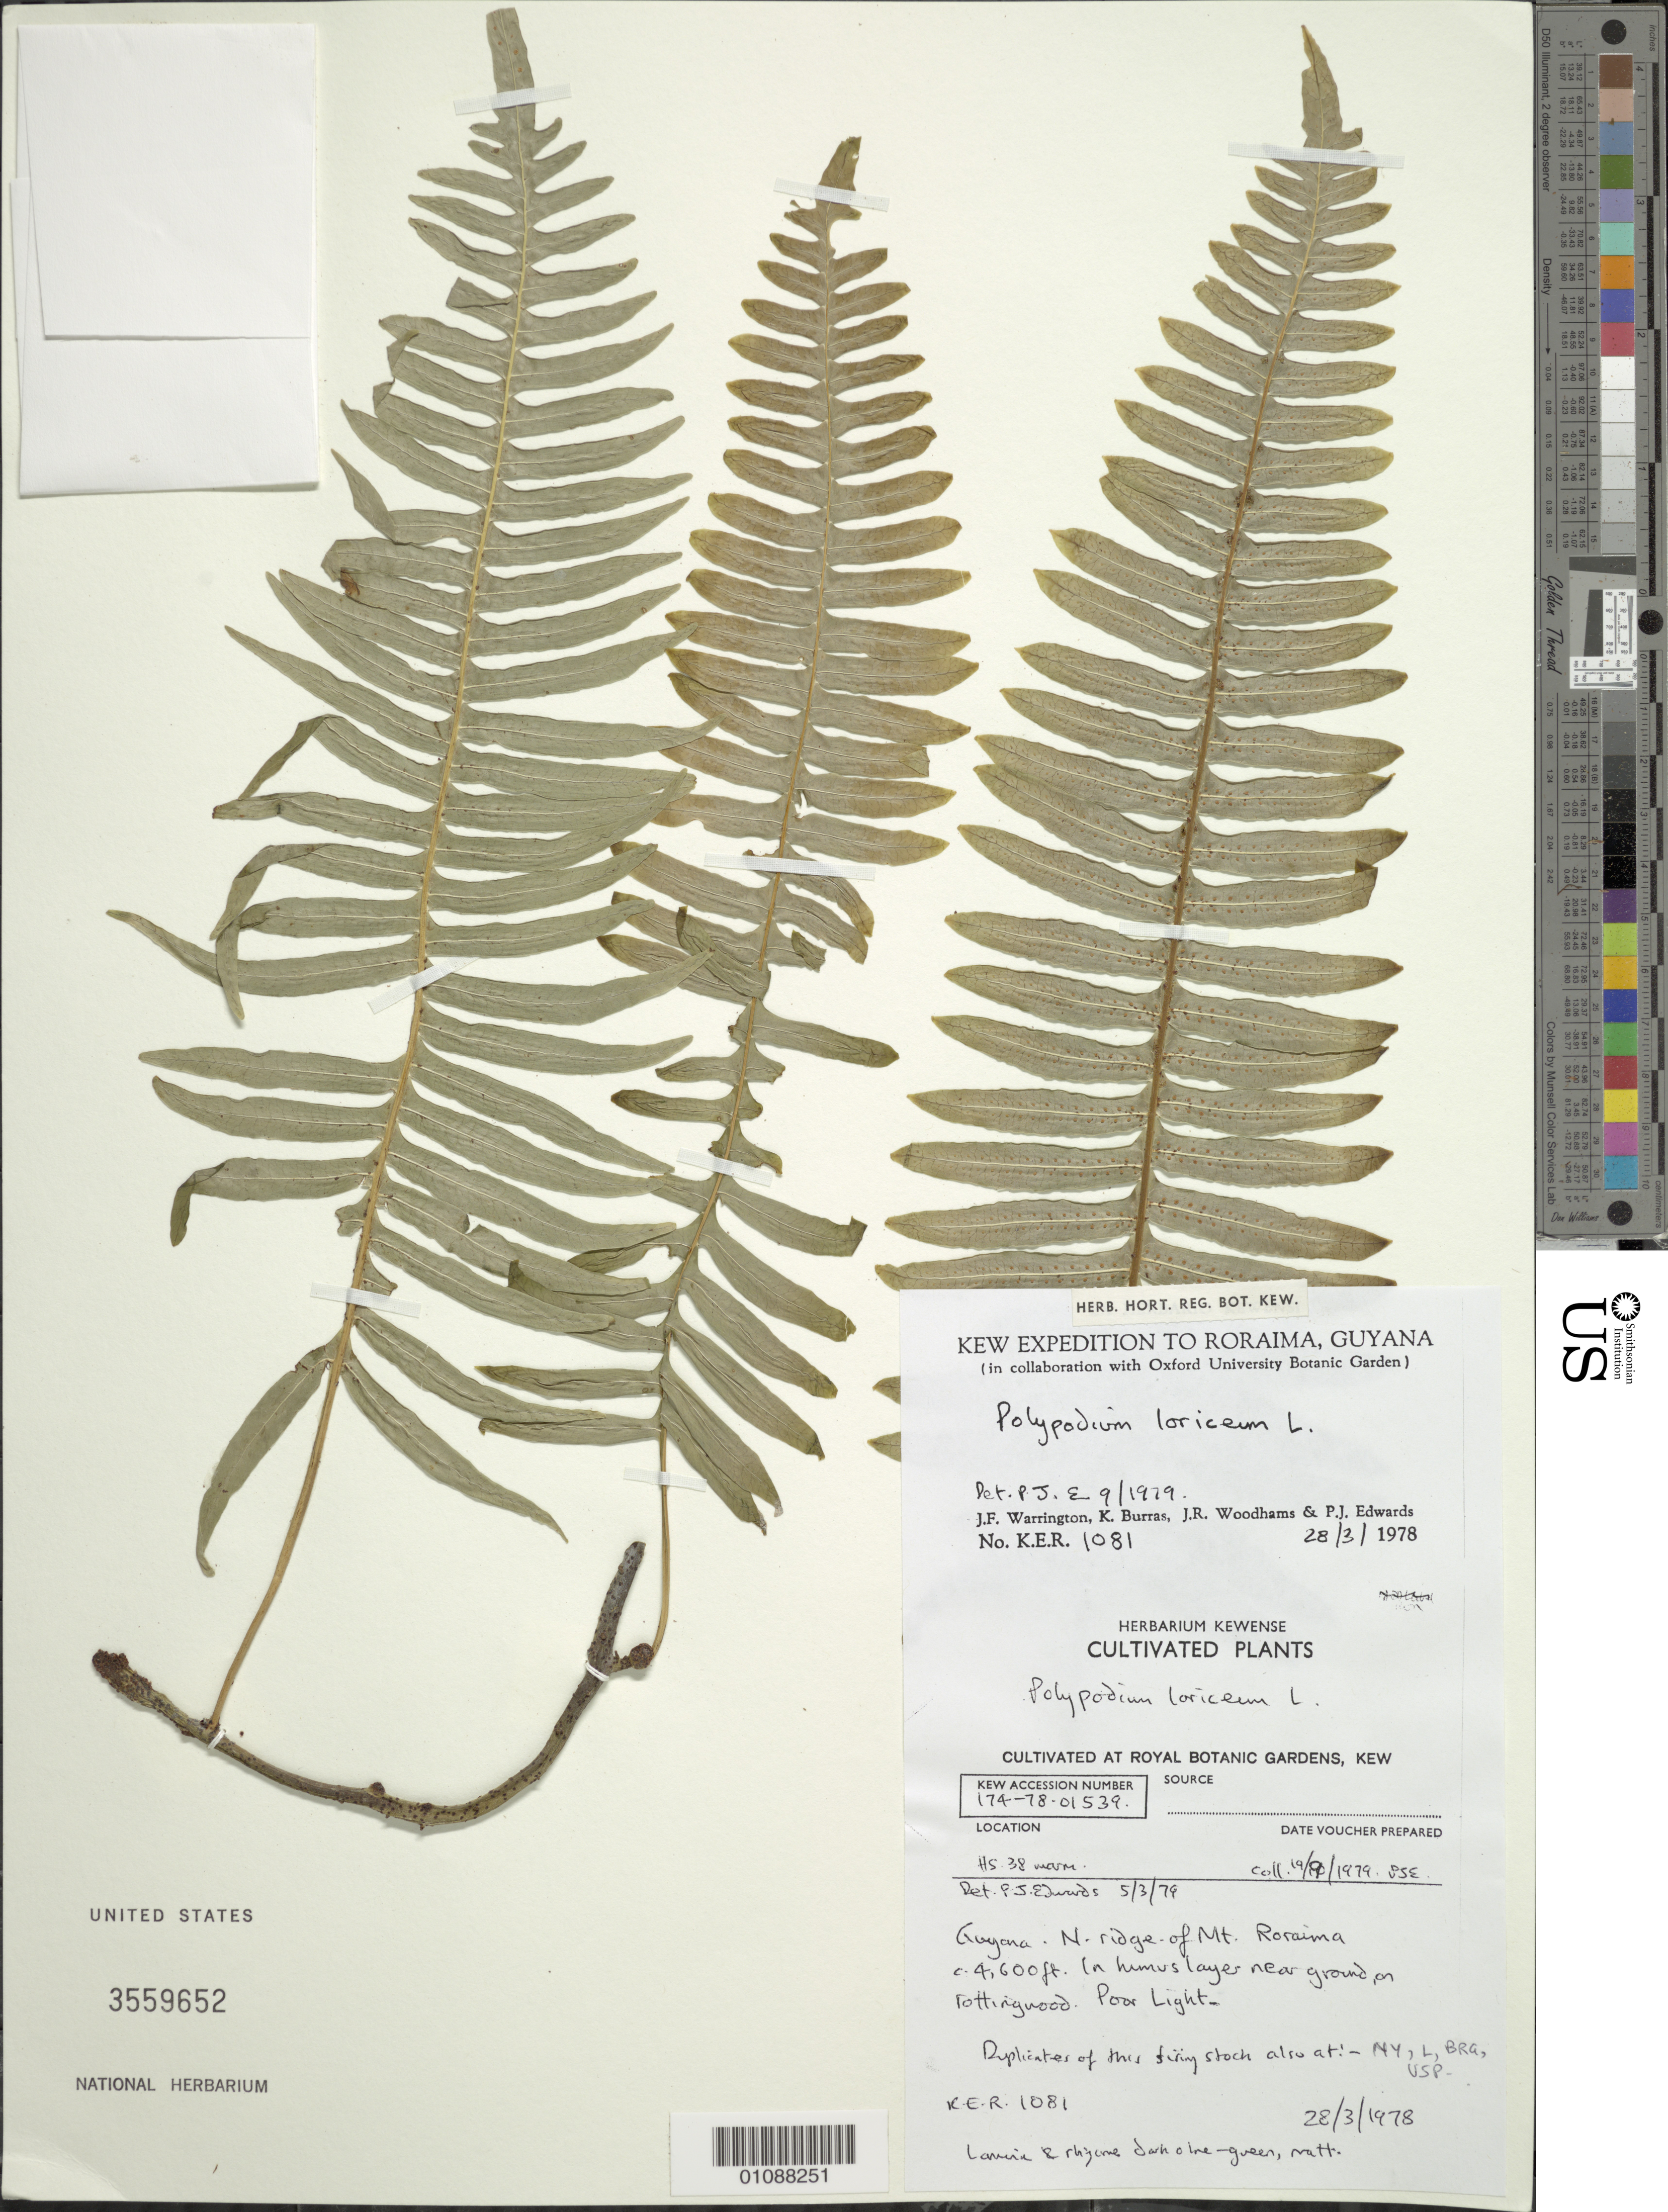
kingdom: Plantae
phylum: Tracheophyta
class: Polypodiopsida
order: Polypodiales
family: Polypodiaceae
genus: Serpocaulon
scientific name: Serpocaulon loriceum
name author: (L.) A.R. Sm.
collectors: J. Warrington, K. Burras, J. Woodhams & P. Edwards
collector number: KER 1081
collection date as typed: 28-Apr-78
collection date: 1978-04-28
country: Guyana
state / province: Cuyuni-Mazaruni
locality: Roraima, north ridge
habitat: Humus layer near ground on rotting wood. Poor light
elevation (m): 1402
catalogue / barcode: US 3559642